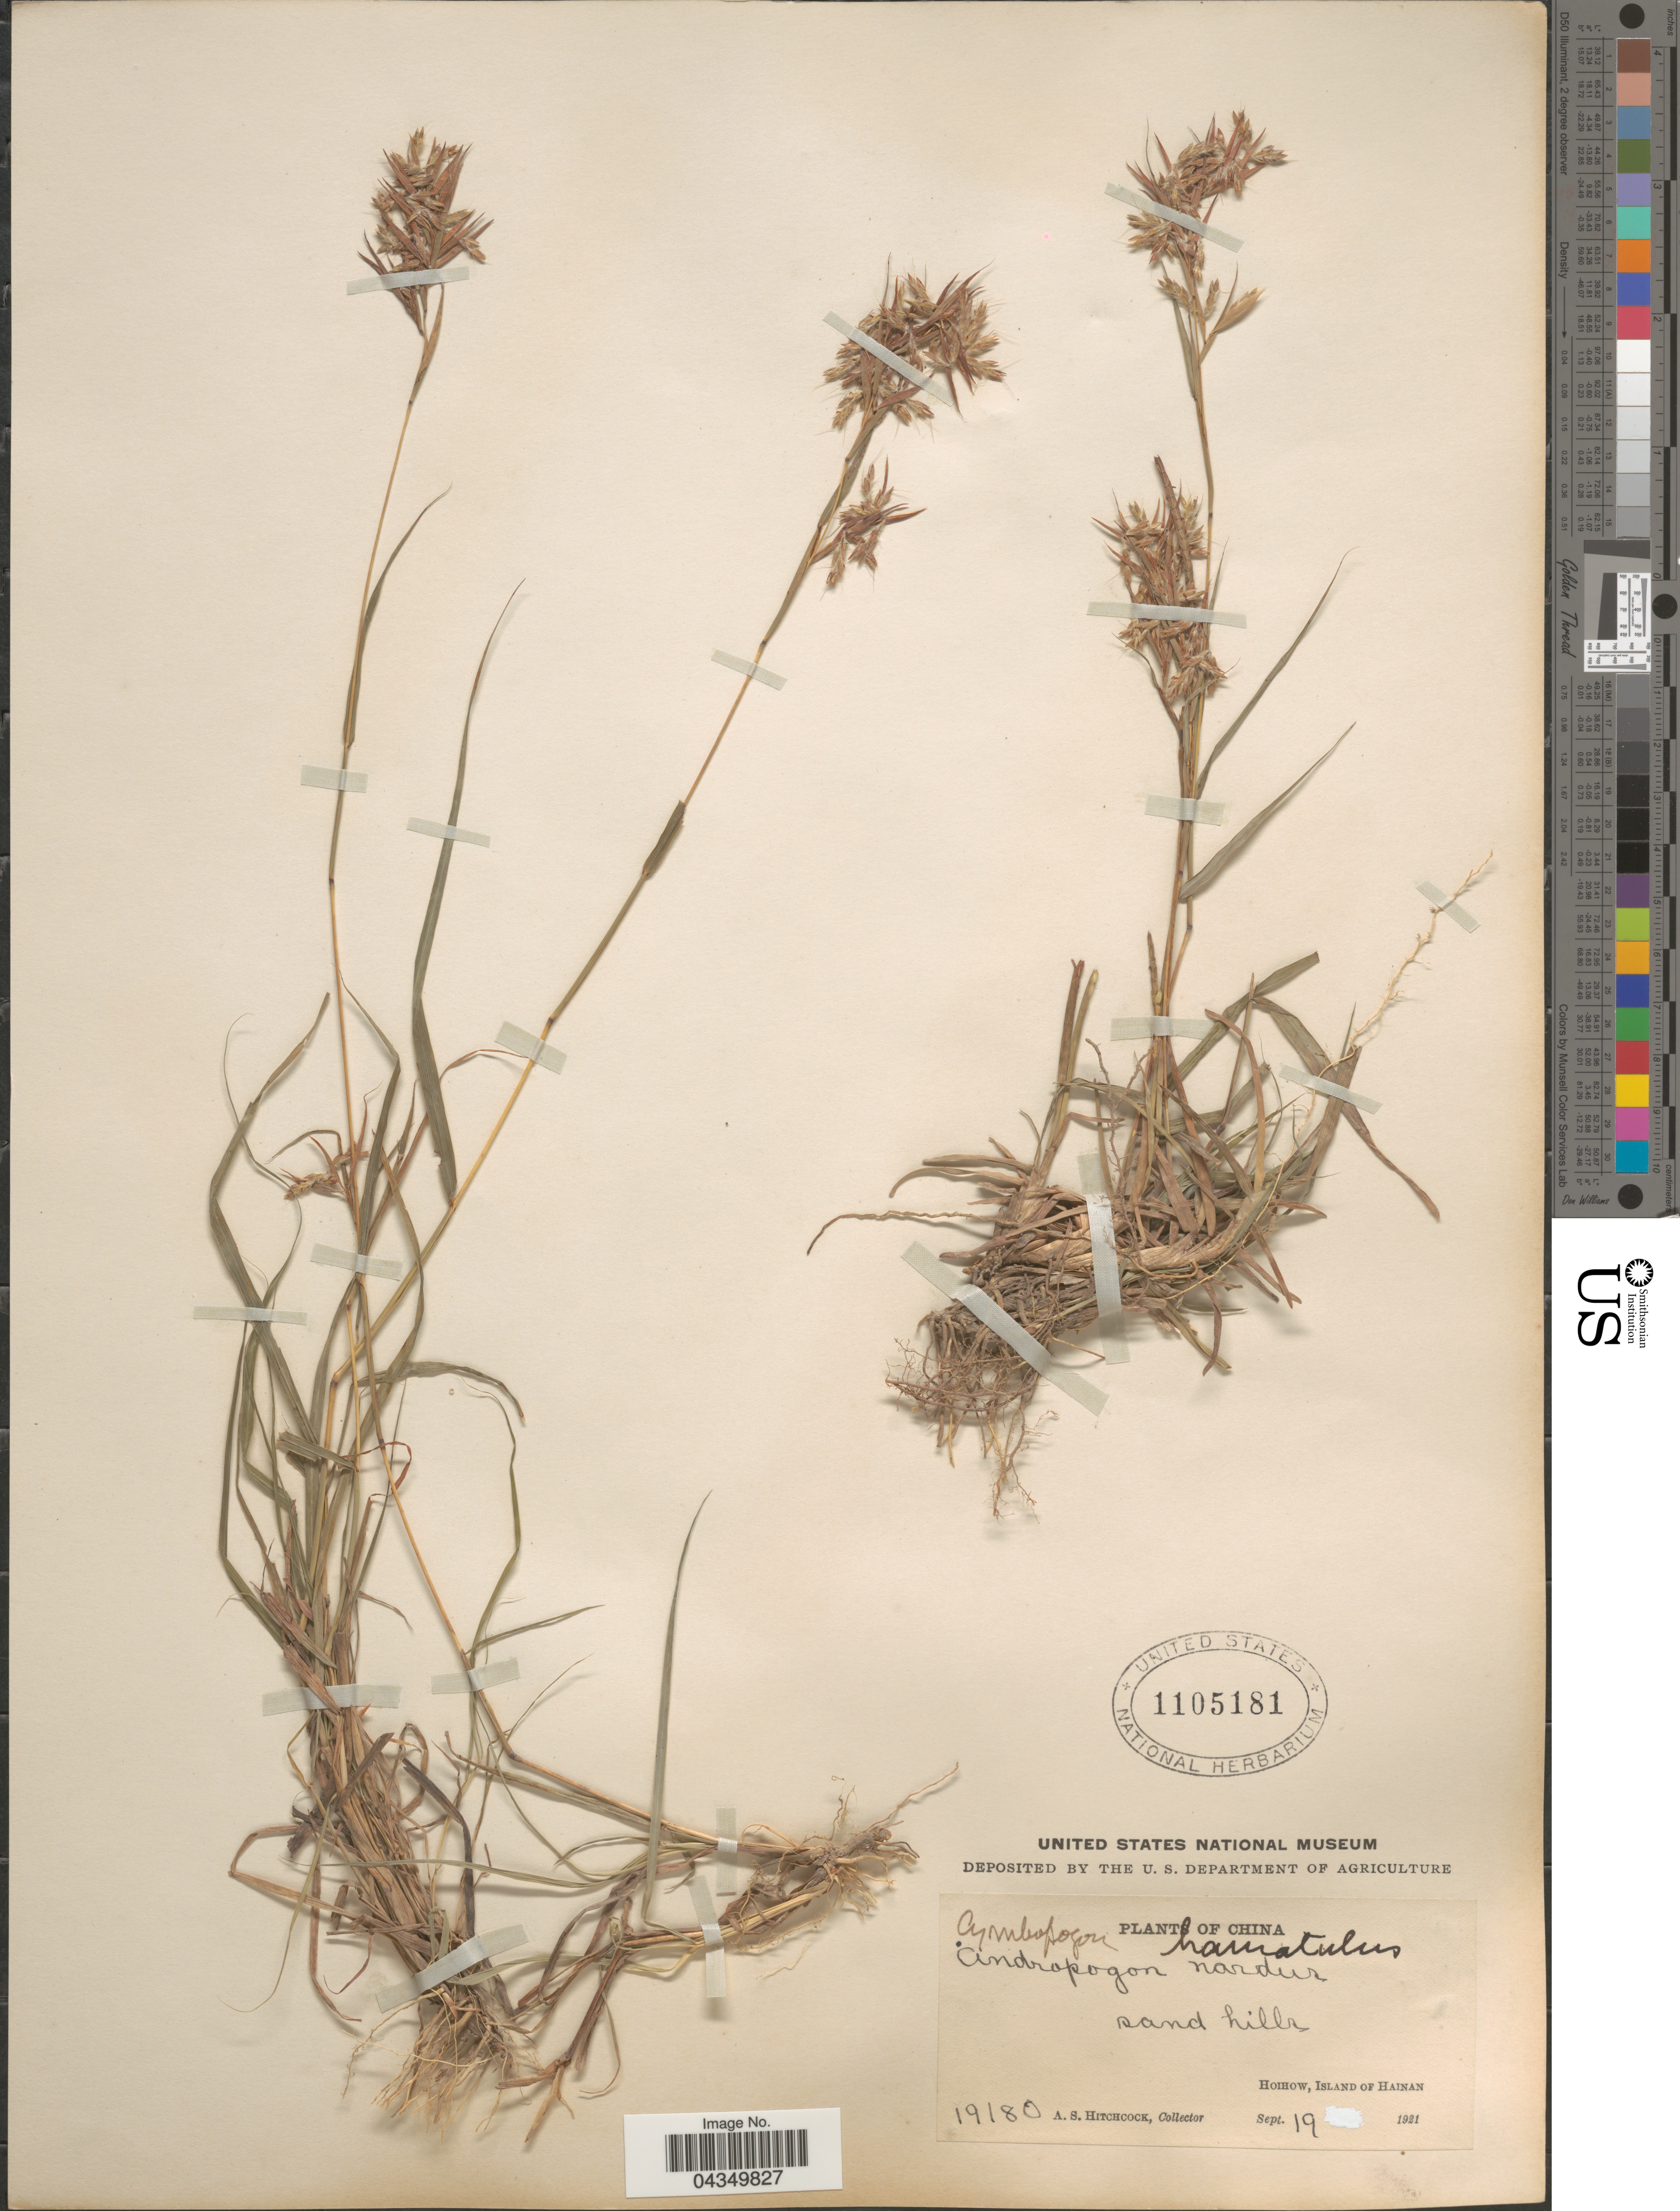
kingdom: Plantae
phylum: Tracheophyta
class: Liliopsida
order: Poales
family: Poaceae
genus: Cymbopogon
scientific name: Cymbopogon caesius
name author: (Nees ex Hook. & Arn.) Stapf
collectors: A. S. Hitchcock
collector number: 19180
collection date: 1921-09-19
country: China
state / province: Hainan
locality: Hoihow, Island of Hainan.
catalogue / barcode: US 1105181